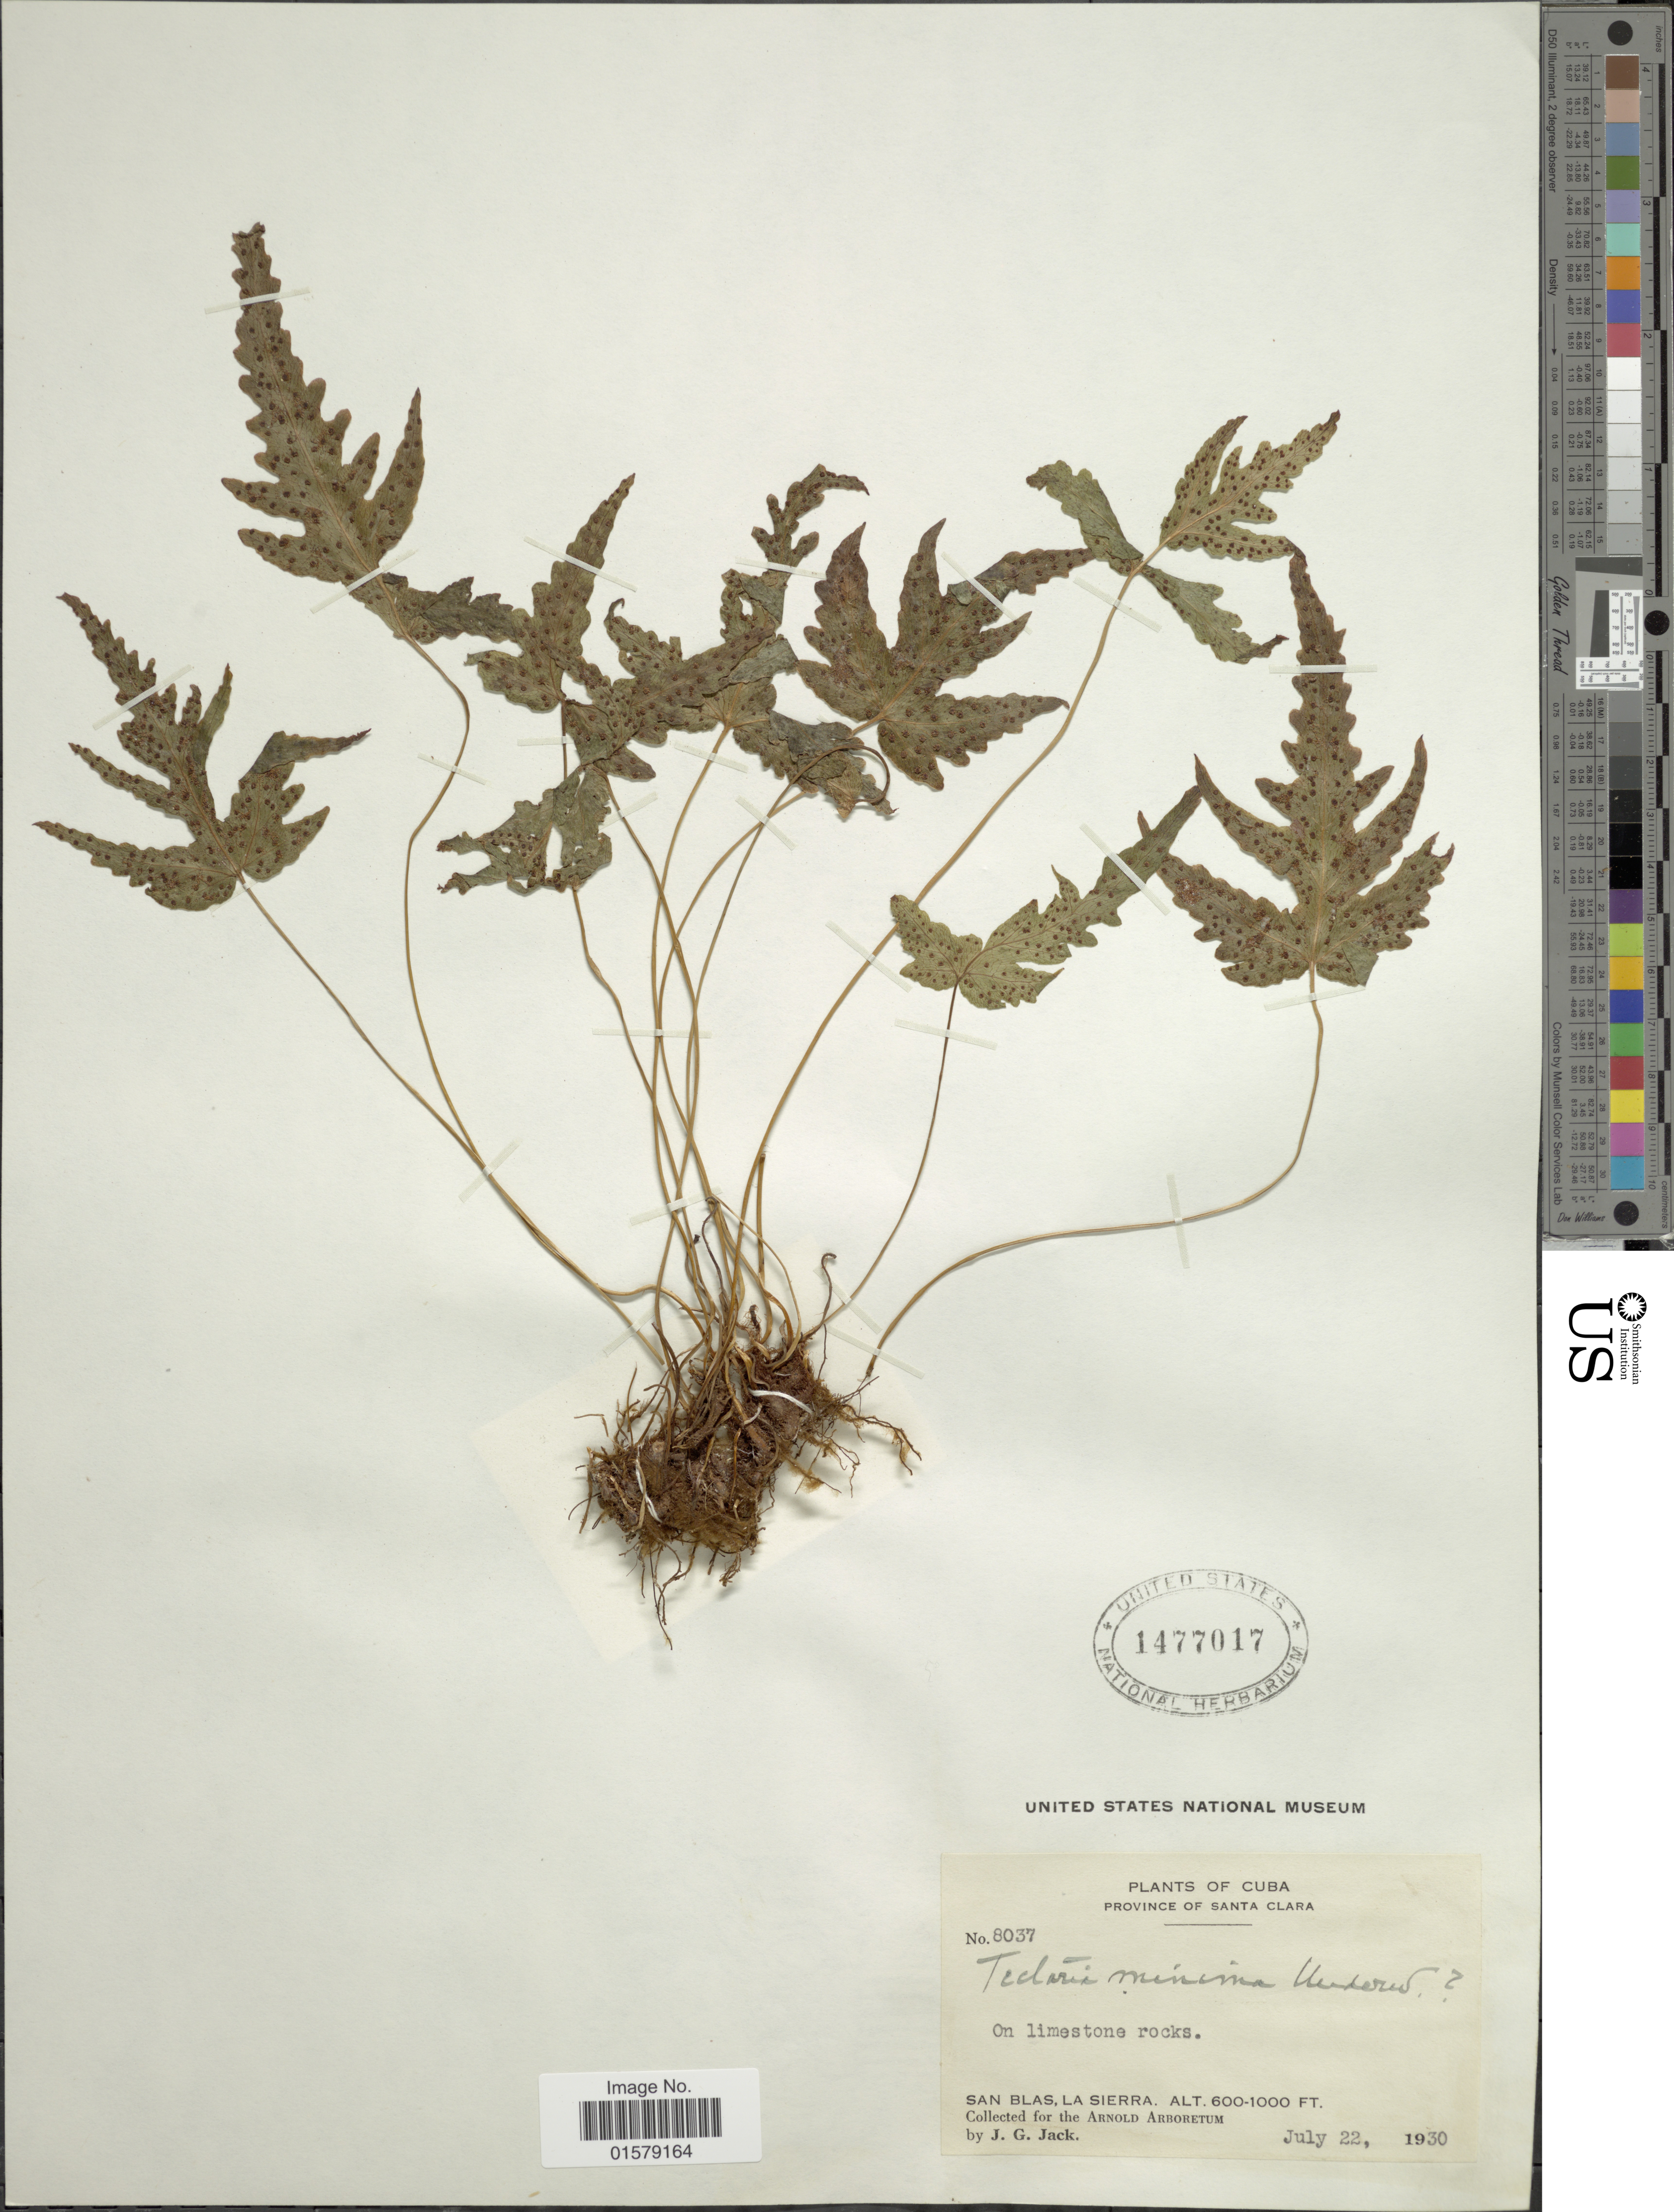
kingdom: Plantae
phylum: Tracheophyta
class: Polypodiopsida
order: Polypodiales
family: Tectariaceae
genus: Tectaria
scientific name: Tectaria fimbriata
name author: (Willd.) Lourteig & Proctor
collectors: J. G. Jack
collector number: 8037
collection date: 1930-07-22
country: Cuba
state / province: Las Villas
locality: Province of Santa Clara, San Blas, La Sierra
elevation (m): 183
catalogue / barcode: US 1477017